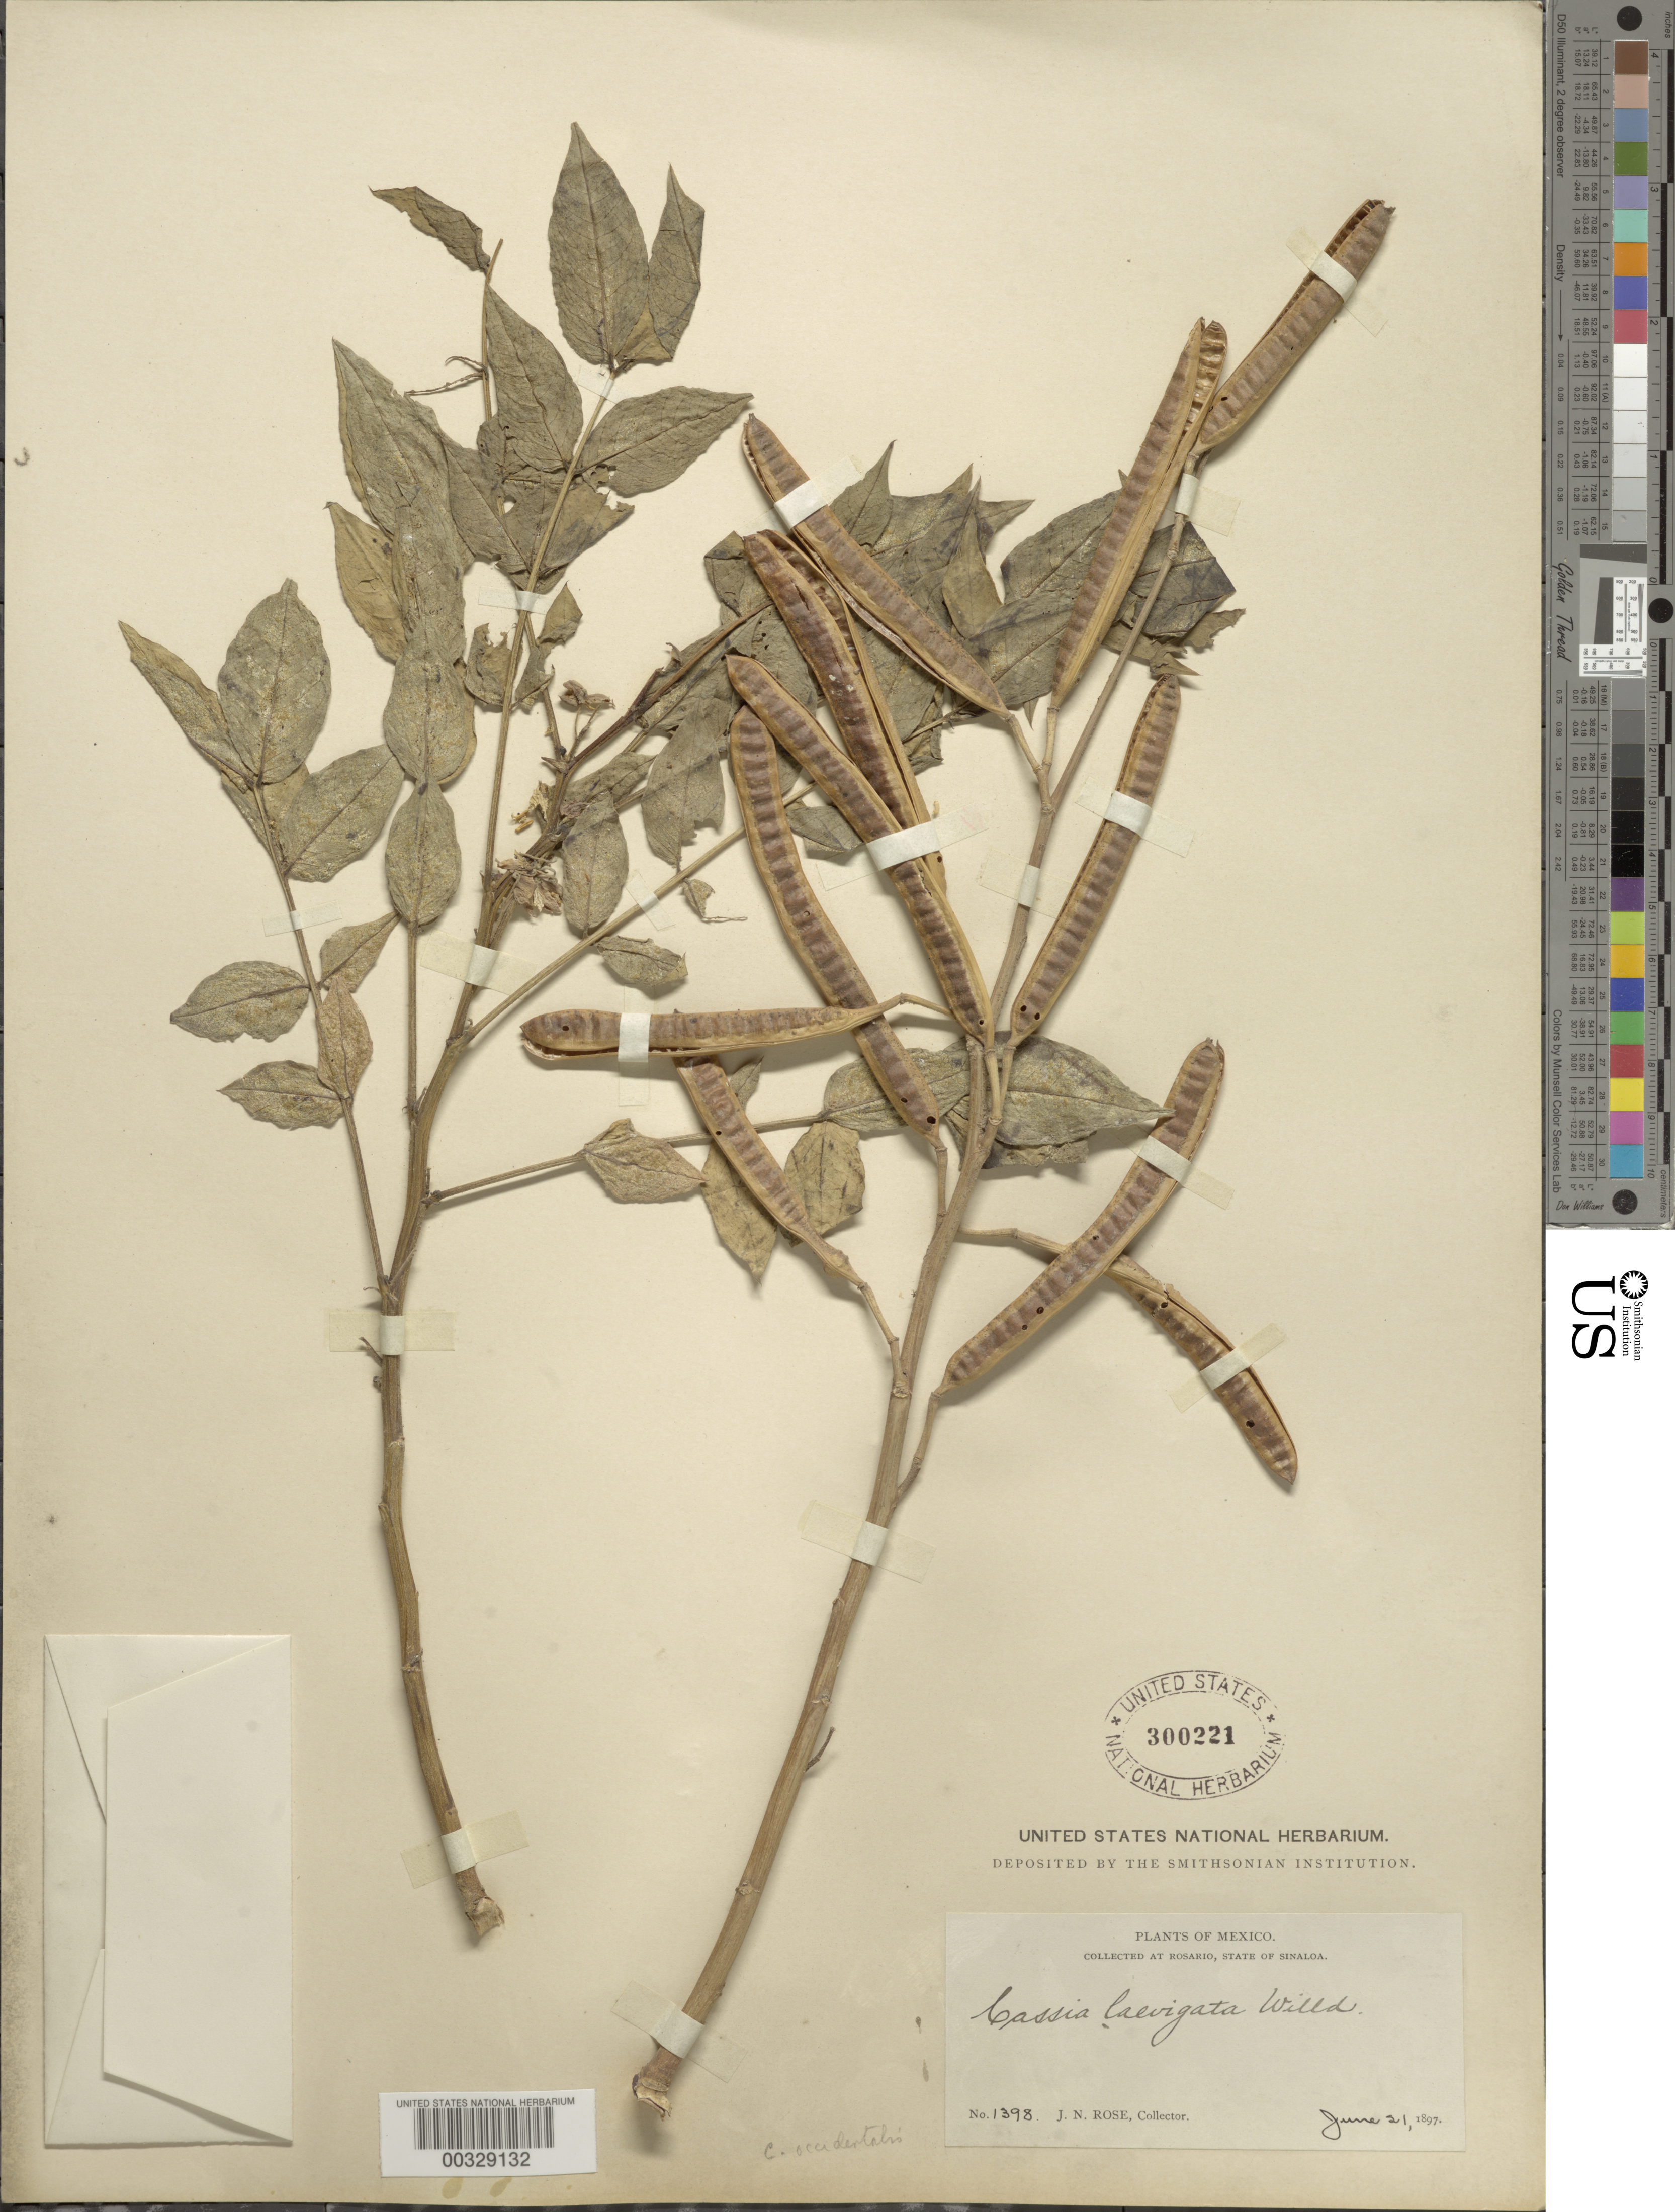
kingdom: Plantae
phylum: Tracheophyta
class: Magnoliopsida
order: Fabales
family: Fabaceae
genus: Senna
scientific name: Senna occidentalis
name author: (L.) Link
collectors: J. N. Rose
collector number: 1398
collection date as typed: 21 Jun 1897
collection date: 1897-06-21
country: Mexico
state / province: Sinaloa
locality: Rosario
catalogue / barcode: US 300221